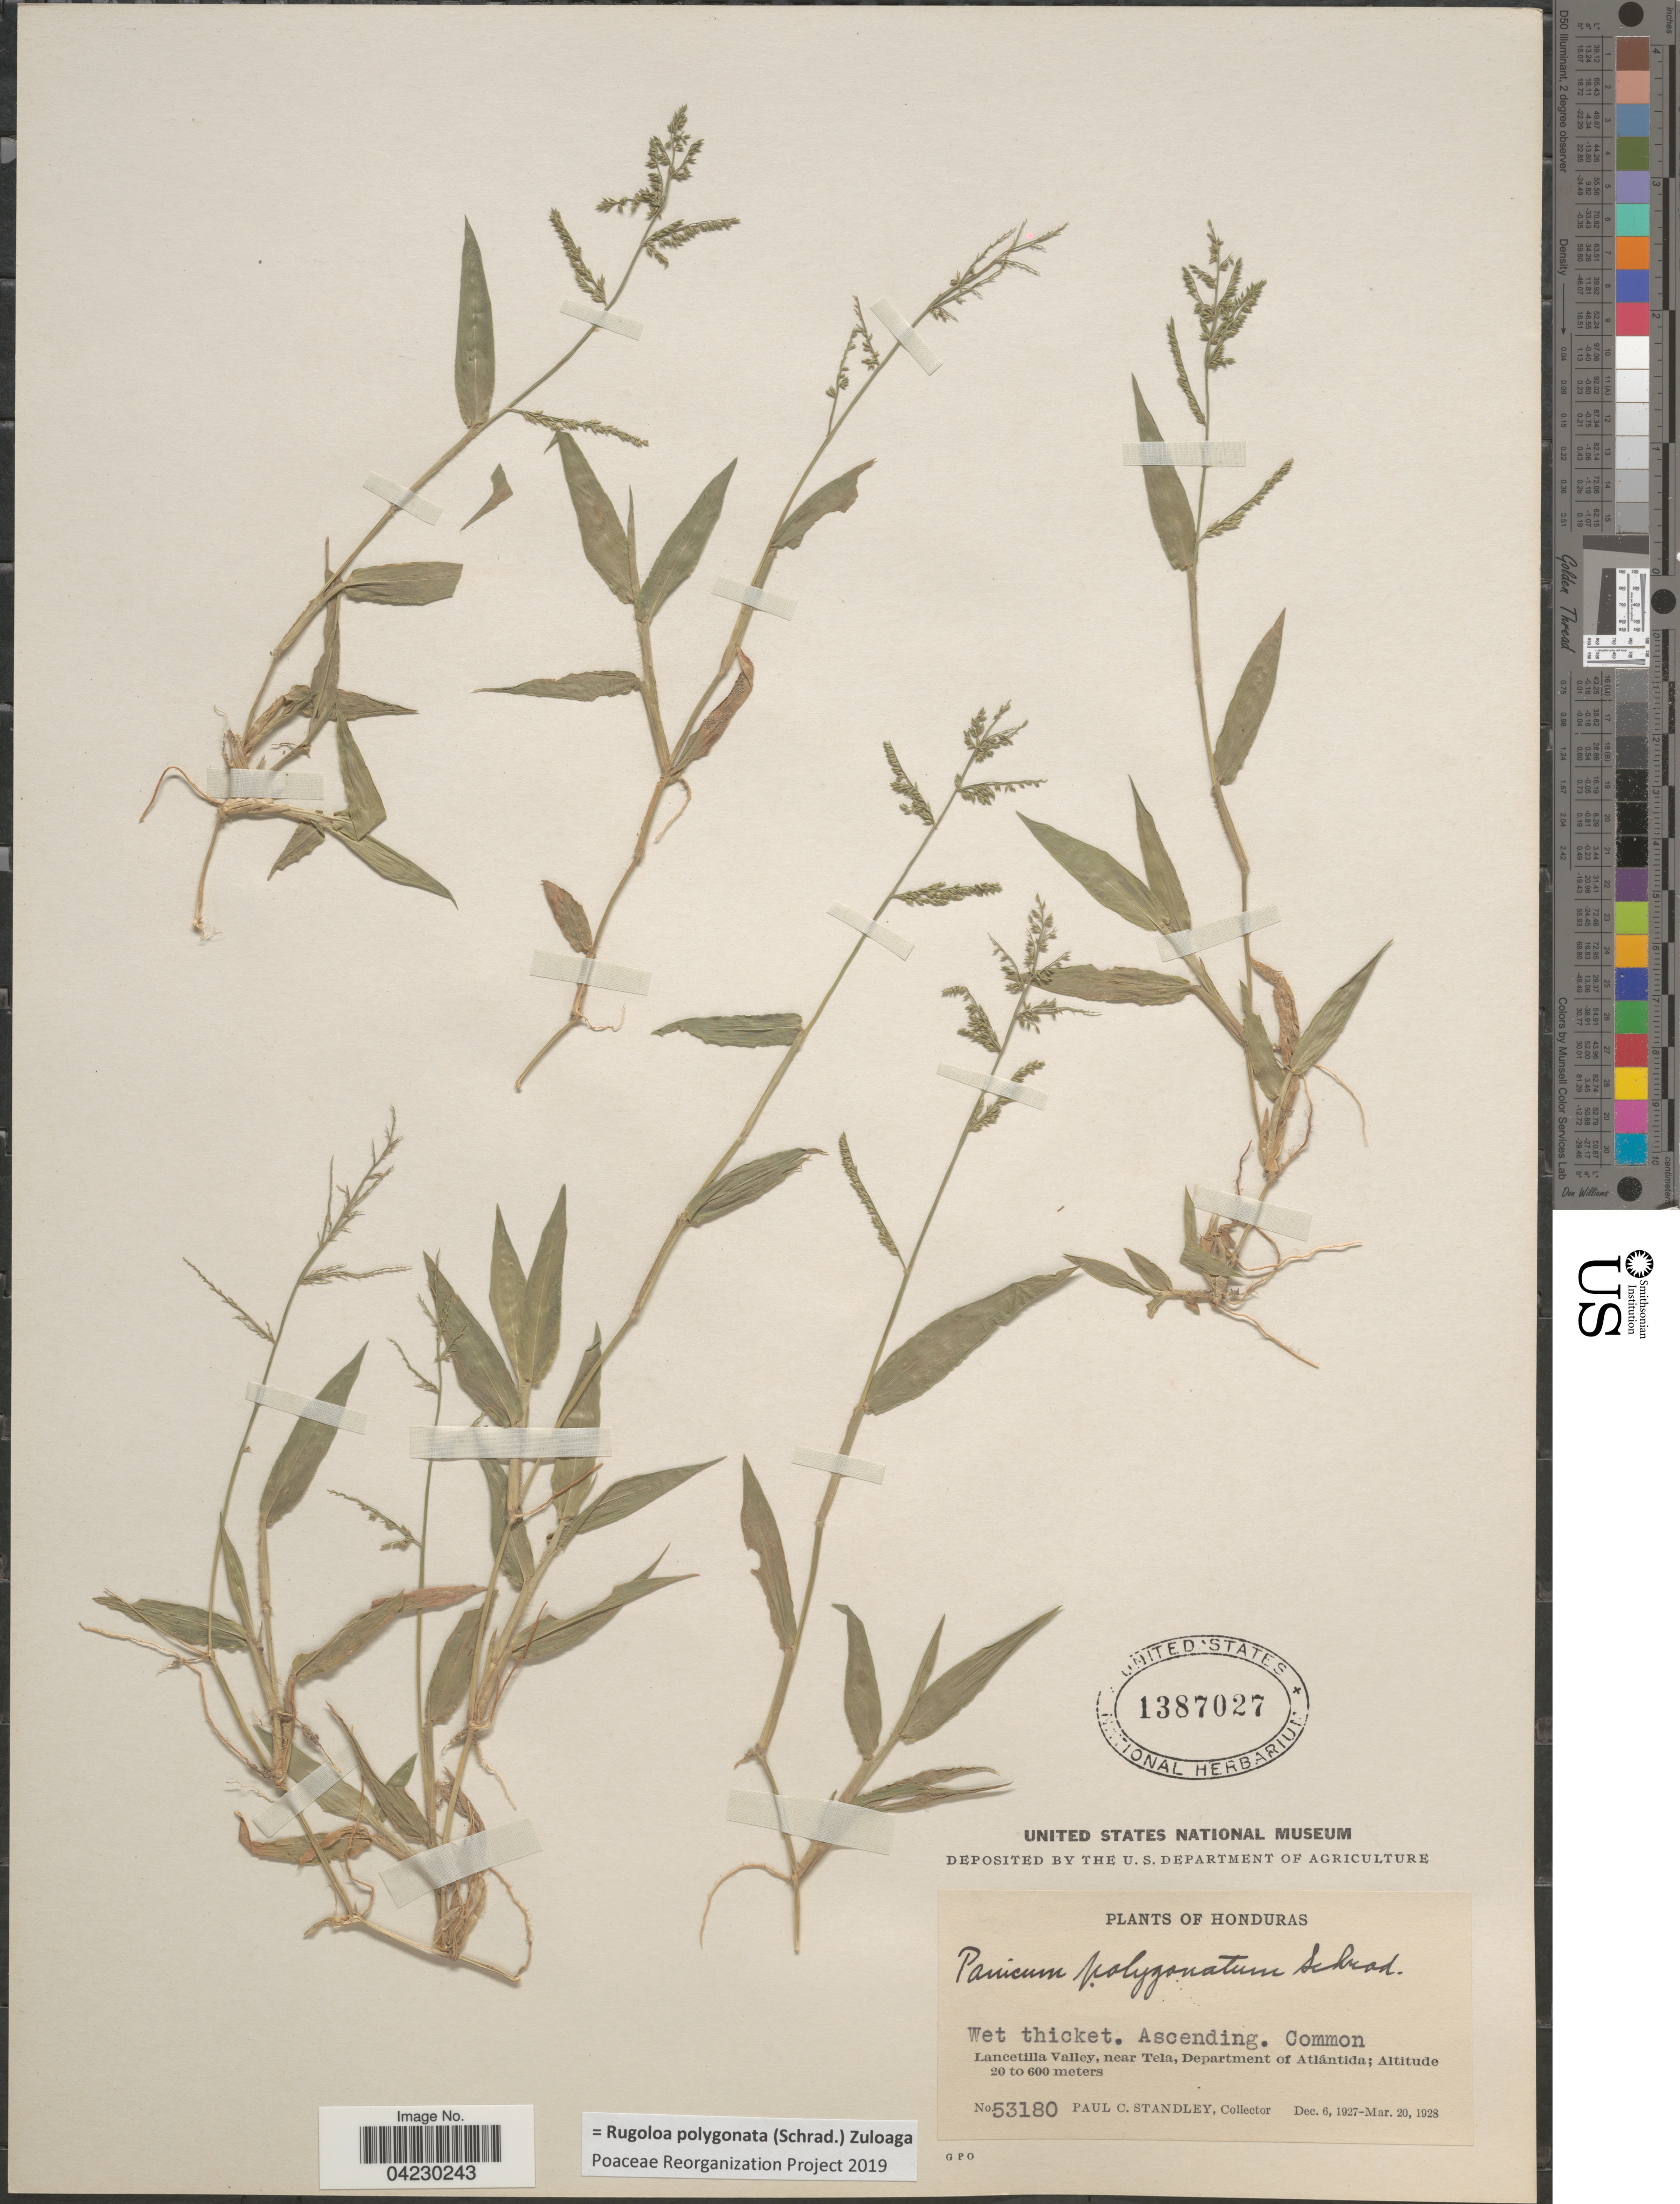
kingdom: Plantae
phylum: Tracheophyta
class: Liliopsida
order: Poales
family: Poaceae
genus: Rugoloa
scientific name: Rugoloa polygonata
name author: (Schrad.) Zuloaga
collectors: P. C. Standley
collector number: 53180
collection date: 1927-12-06/1928-03-20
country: Honduras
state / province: Atlantida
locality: Lancetilla Valley, near Tela, Department of Atlántida.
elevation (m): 20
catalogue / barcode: US 1387027